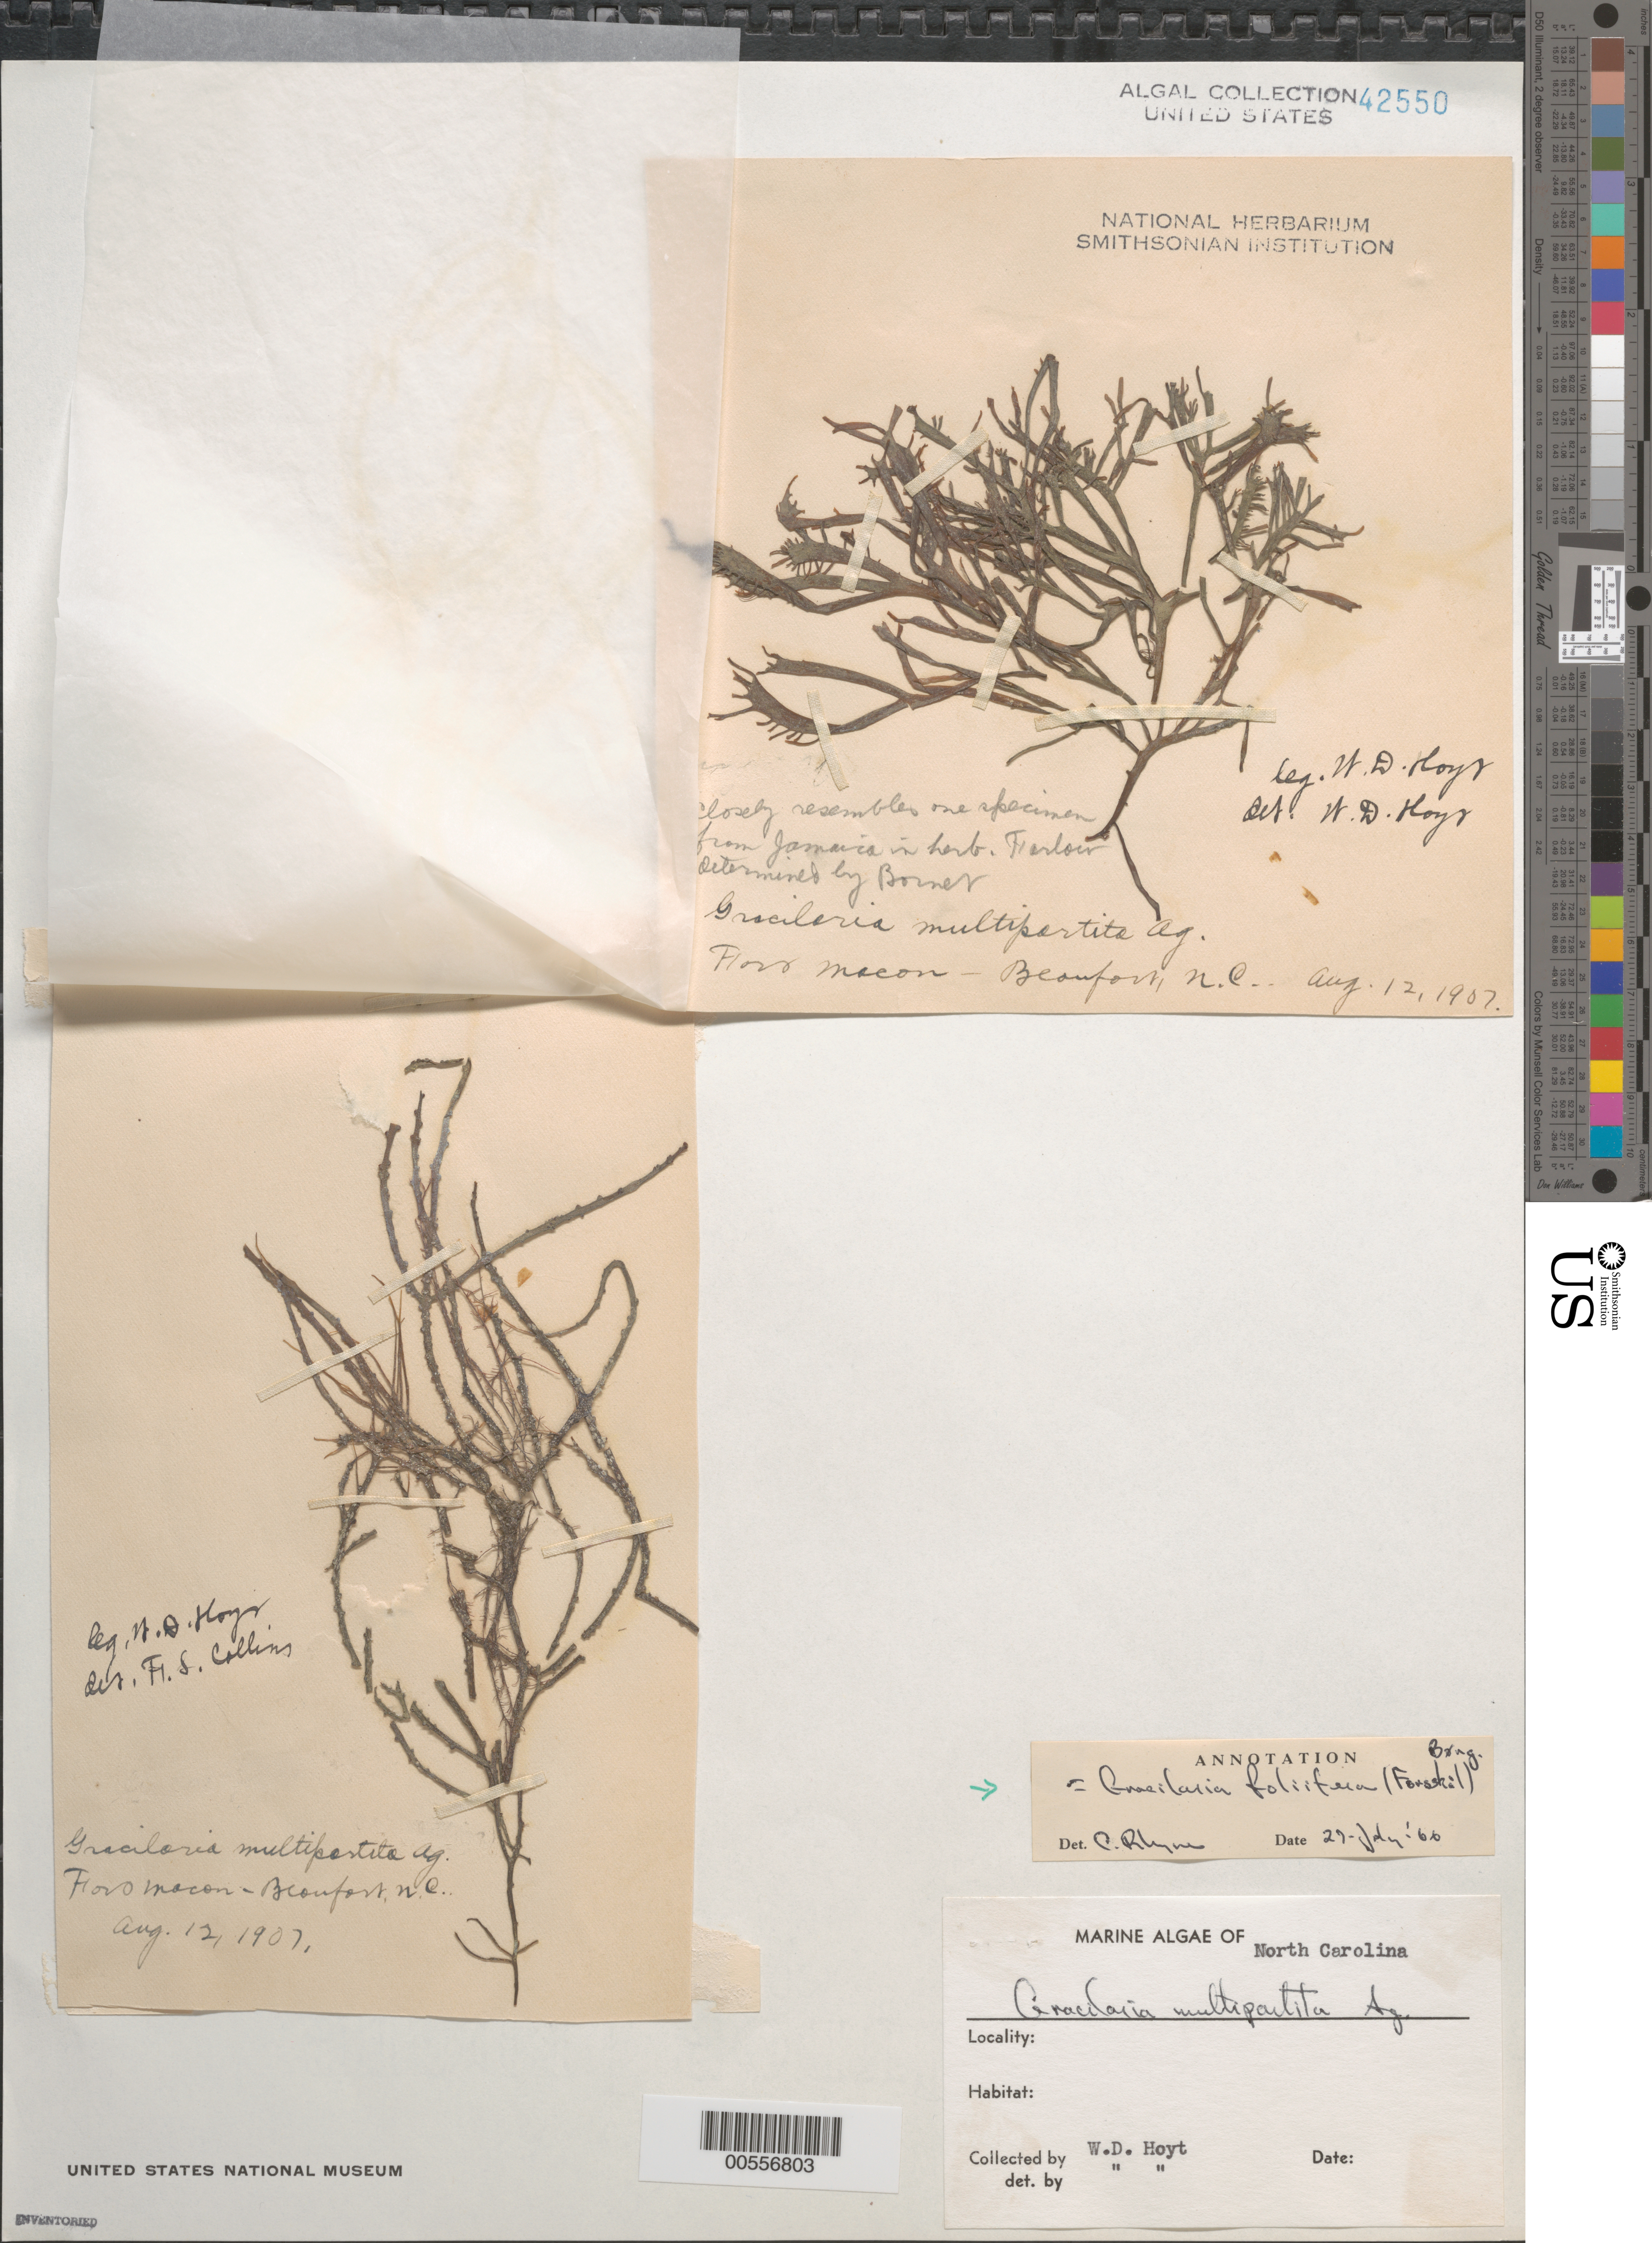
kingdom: Plantae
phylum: Rhodophyta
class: Florideophyceae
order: Gracilariales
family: Gracilariaceae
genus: Gracilaria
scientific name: Gracilaria foliifera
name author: (Forssk.) Børgesen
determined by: Rhyne, C. F.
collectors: W. D. Hoyt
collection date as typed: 12 Aug 1907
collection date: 1907-08-12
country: United States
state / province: North Carolina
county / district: Carteret County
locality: Beaufort, Fort Macon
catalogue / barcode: US 42550